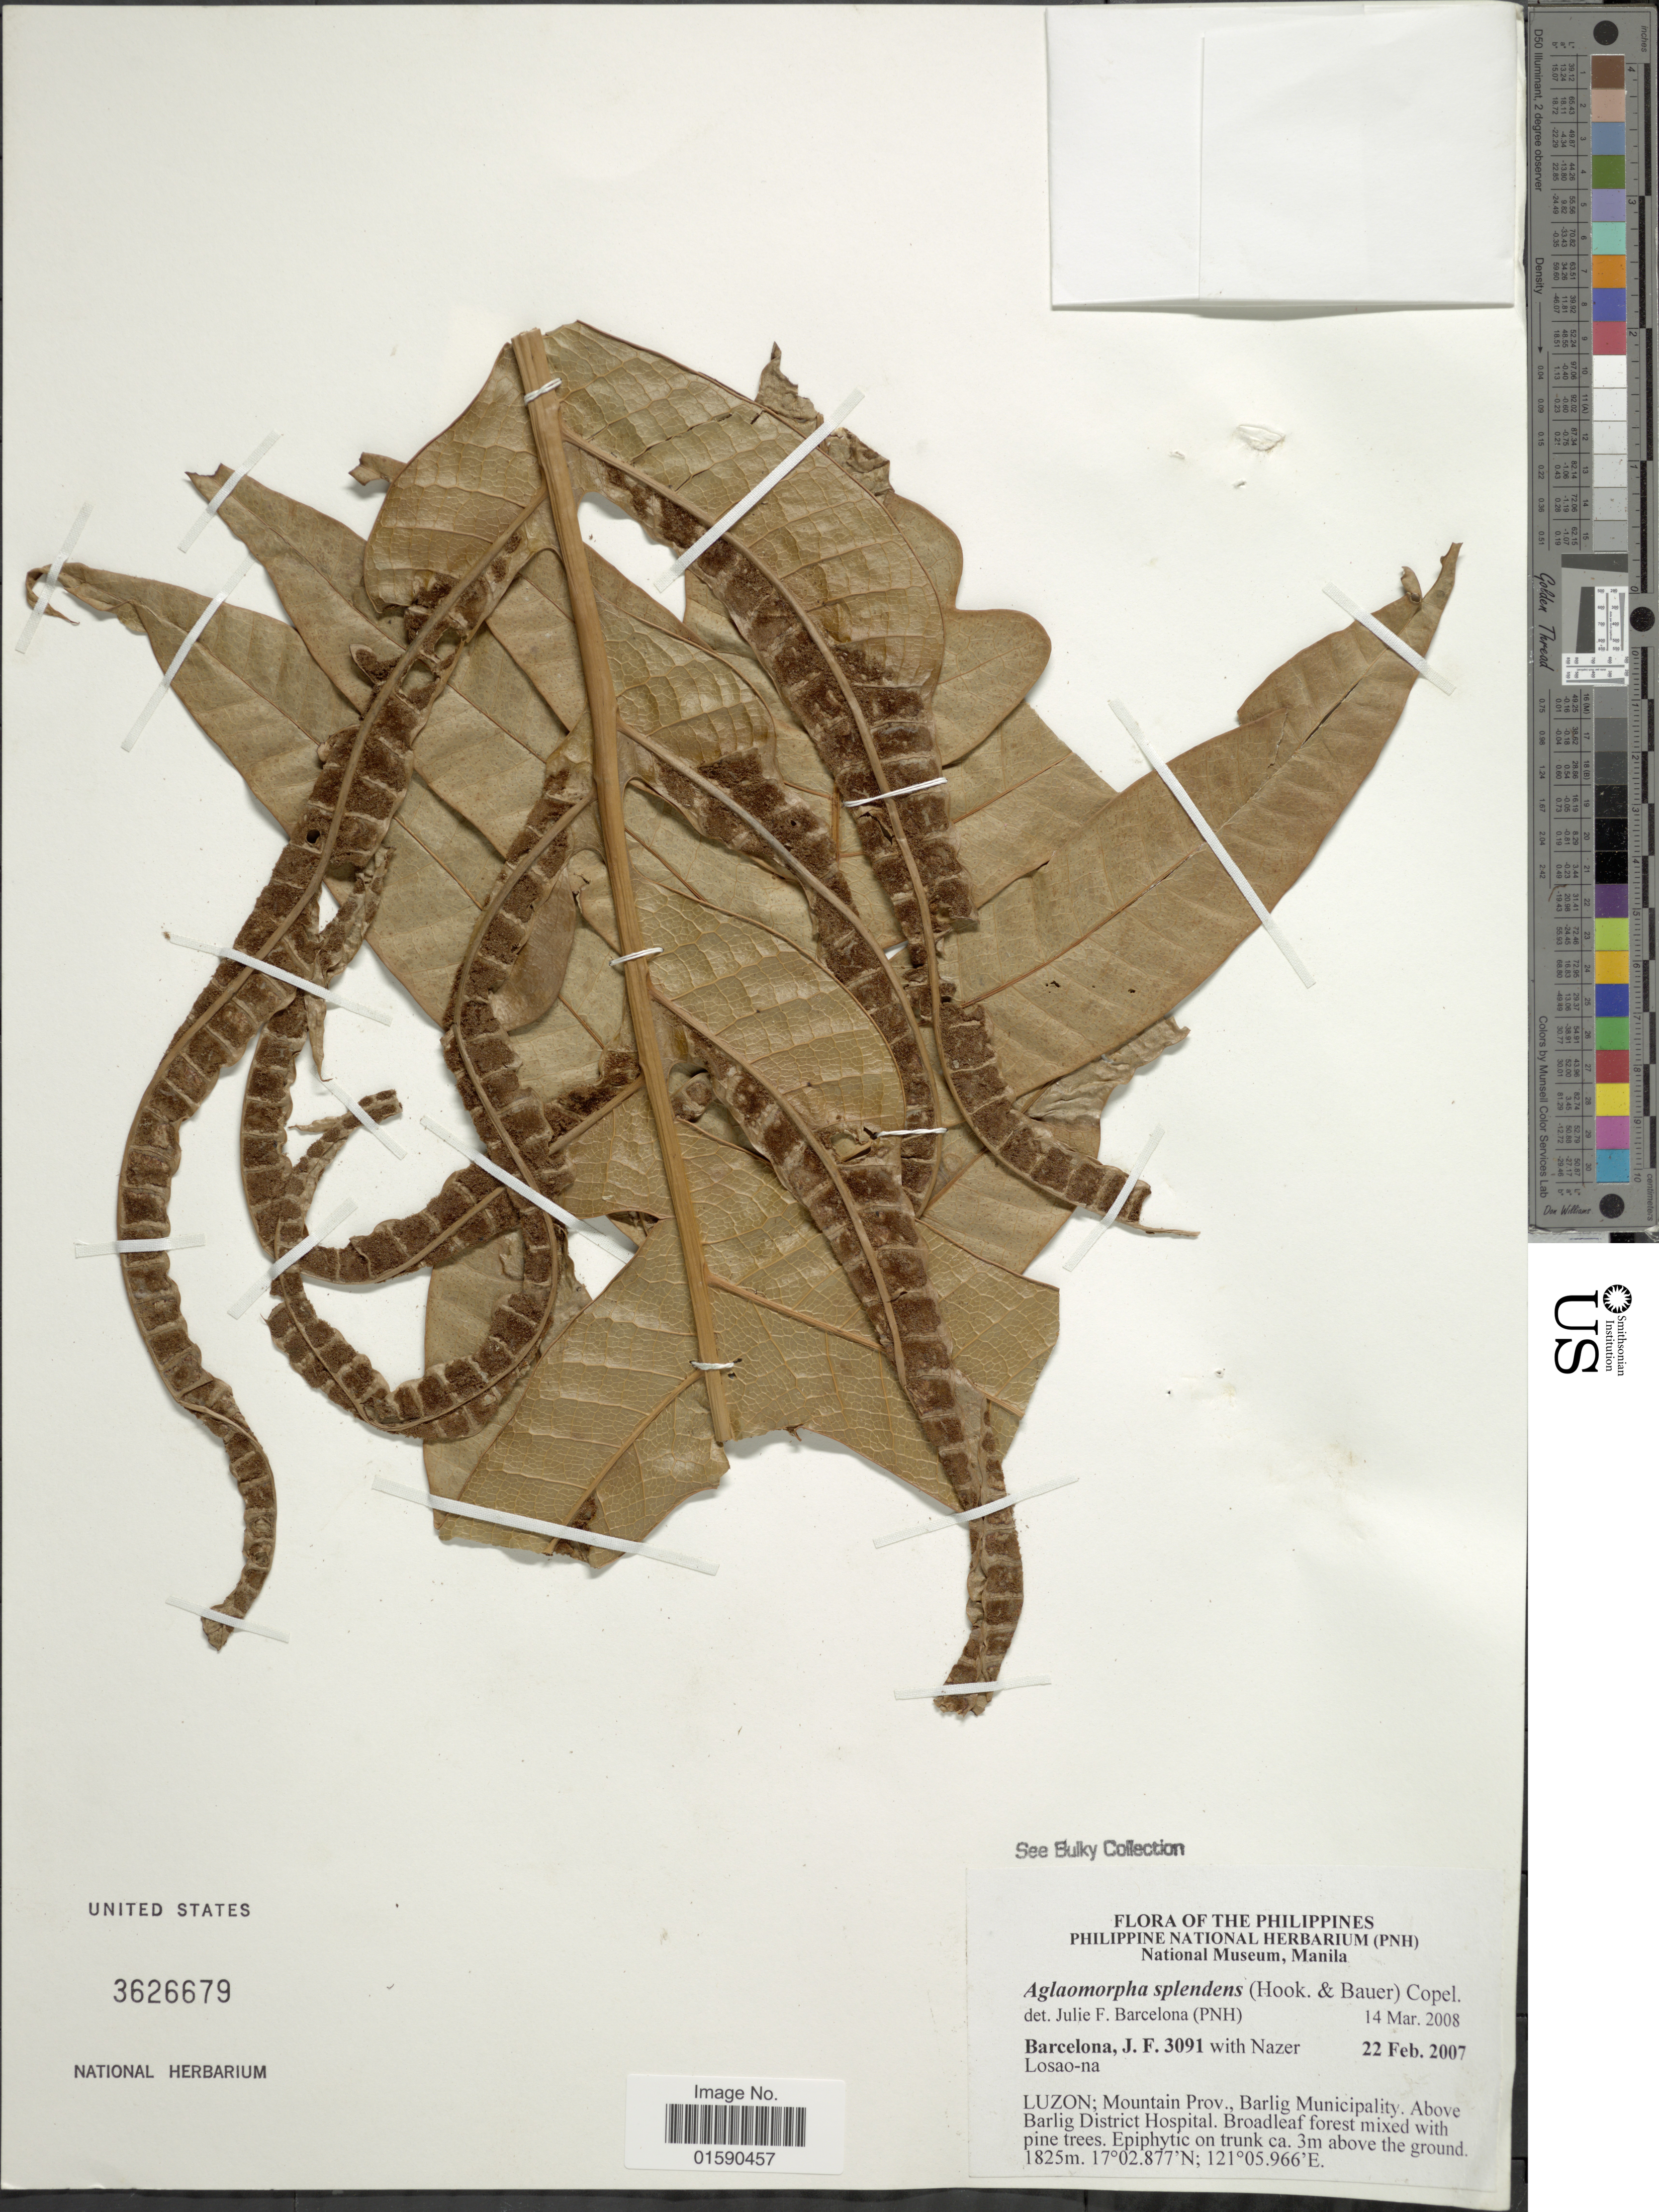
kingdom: Plantae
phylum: Tracheophyta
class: Polypodiopsida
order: Polypodiales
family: Polypodiaceae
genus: Aglaomorpha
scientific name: Aglaomorpha splendens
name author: (J. Sm.) Copel.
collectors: J. F. Barcelona & N. Losao-na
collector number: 3091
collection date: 2007-02-22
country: Philippines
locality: Luzon: Mountain Prov., Barlig Municipality. Above Barlig District Hospital,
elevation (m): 1825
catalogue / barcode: US 3626679